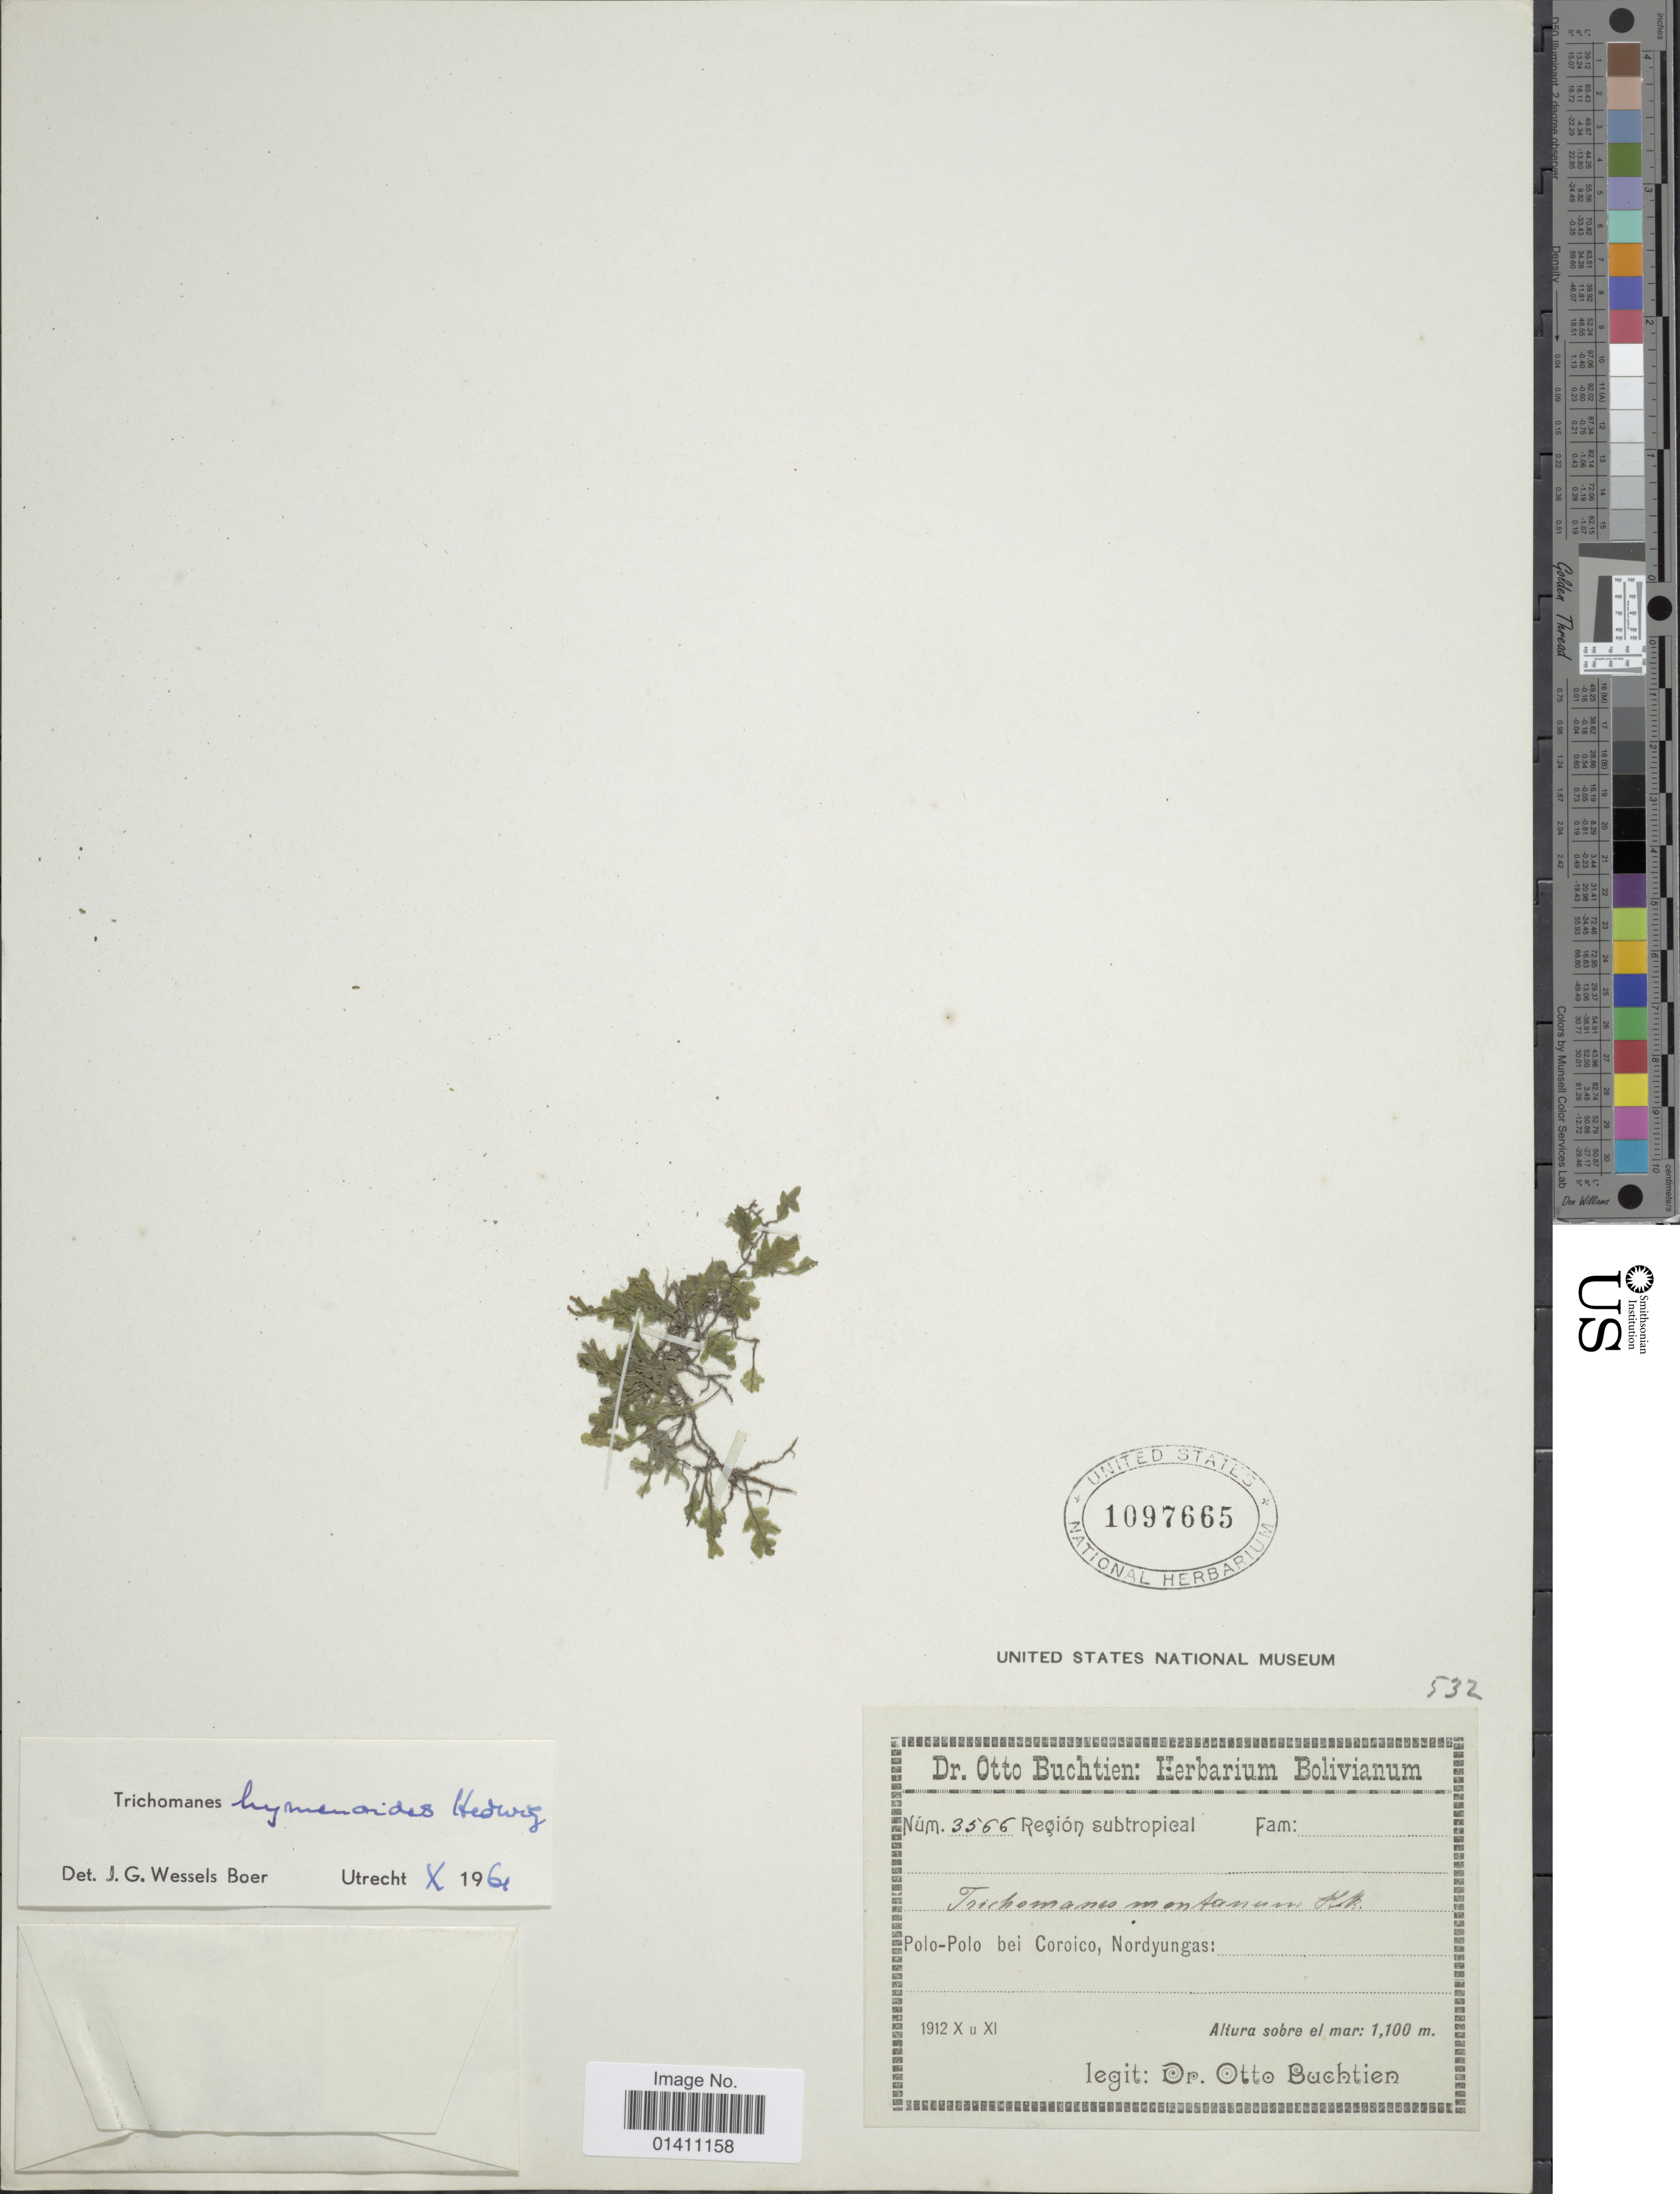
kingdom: Plantae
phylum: Tracheophyta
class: Polypodiopsida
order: Hymenophyllales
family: Hymenophyllaceae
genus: Didymoglossum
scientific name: Didymoglossum hymenoides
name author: (Hedw.) Copel.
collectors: O. Buchtien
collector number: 3566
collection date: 1912-10/1912-11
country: Bolivia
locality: Polo-Polo bei Coroica, Nordyungas.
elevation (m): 1100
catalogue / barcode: US 1097665